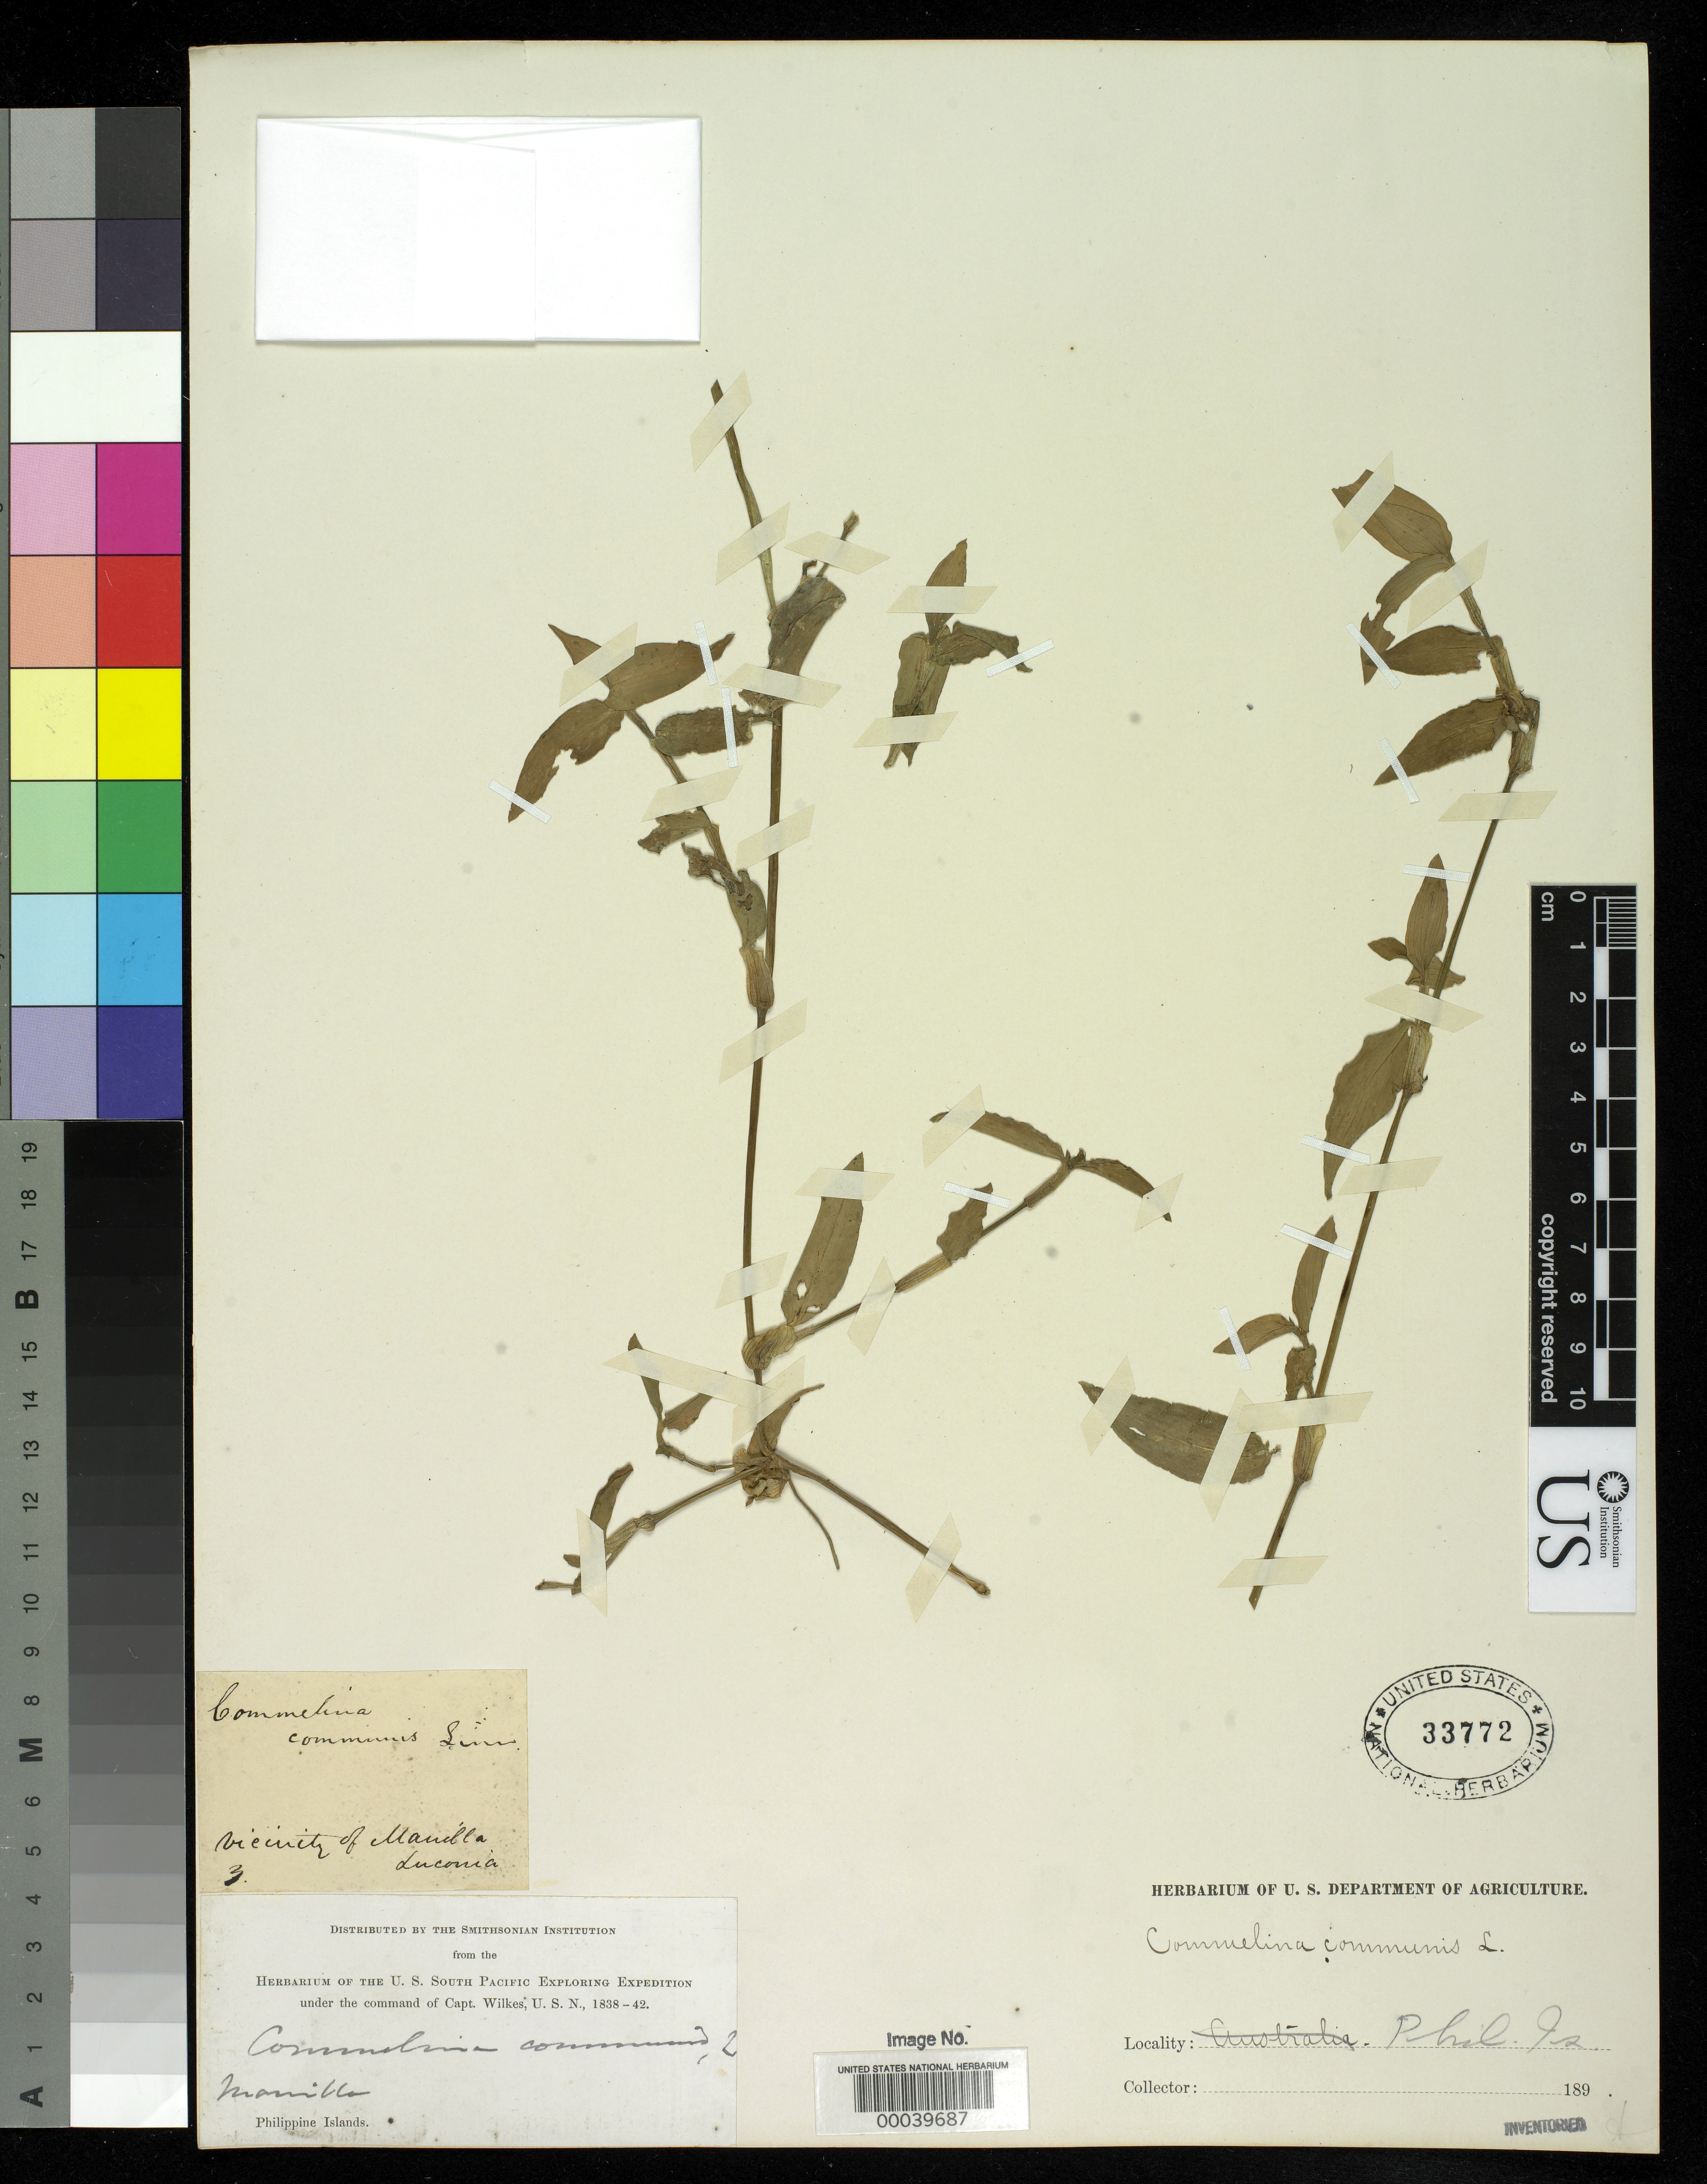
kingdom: Plantae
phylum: Tracheophyta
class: Liliopsida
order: Commelinales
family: Commelinaceae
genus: Commelina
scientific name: Commelina diffusa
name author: Burm. f.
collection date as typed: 1838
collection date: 1838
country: Philippines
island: Luzon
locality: Luconia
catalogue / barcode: US 33772